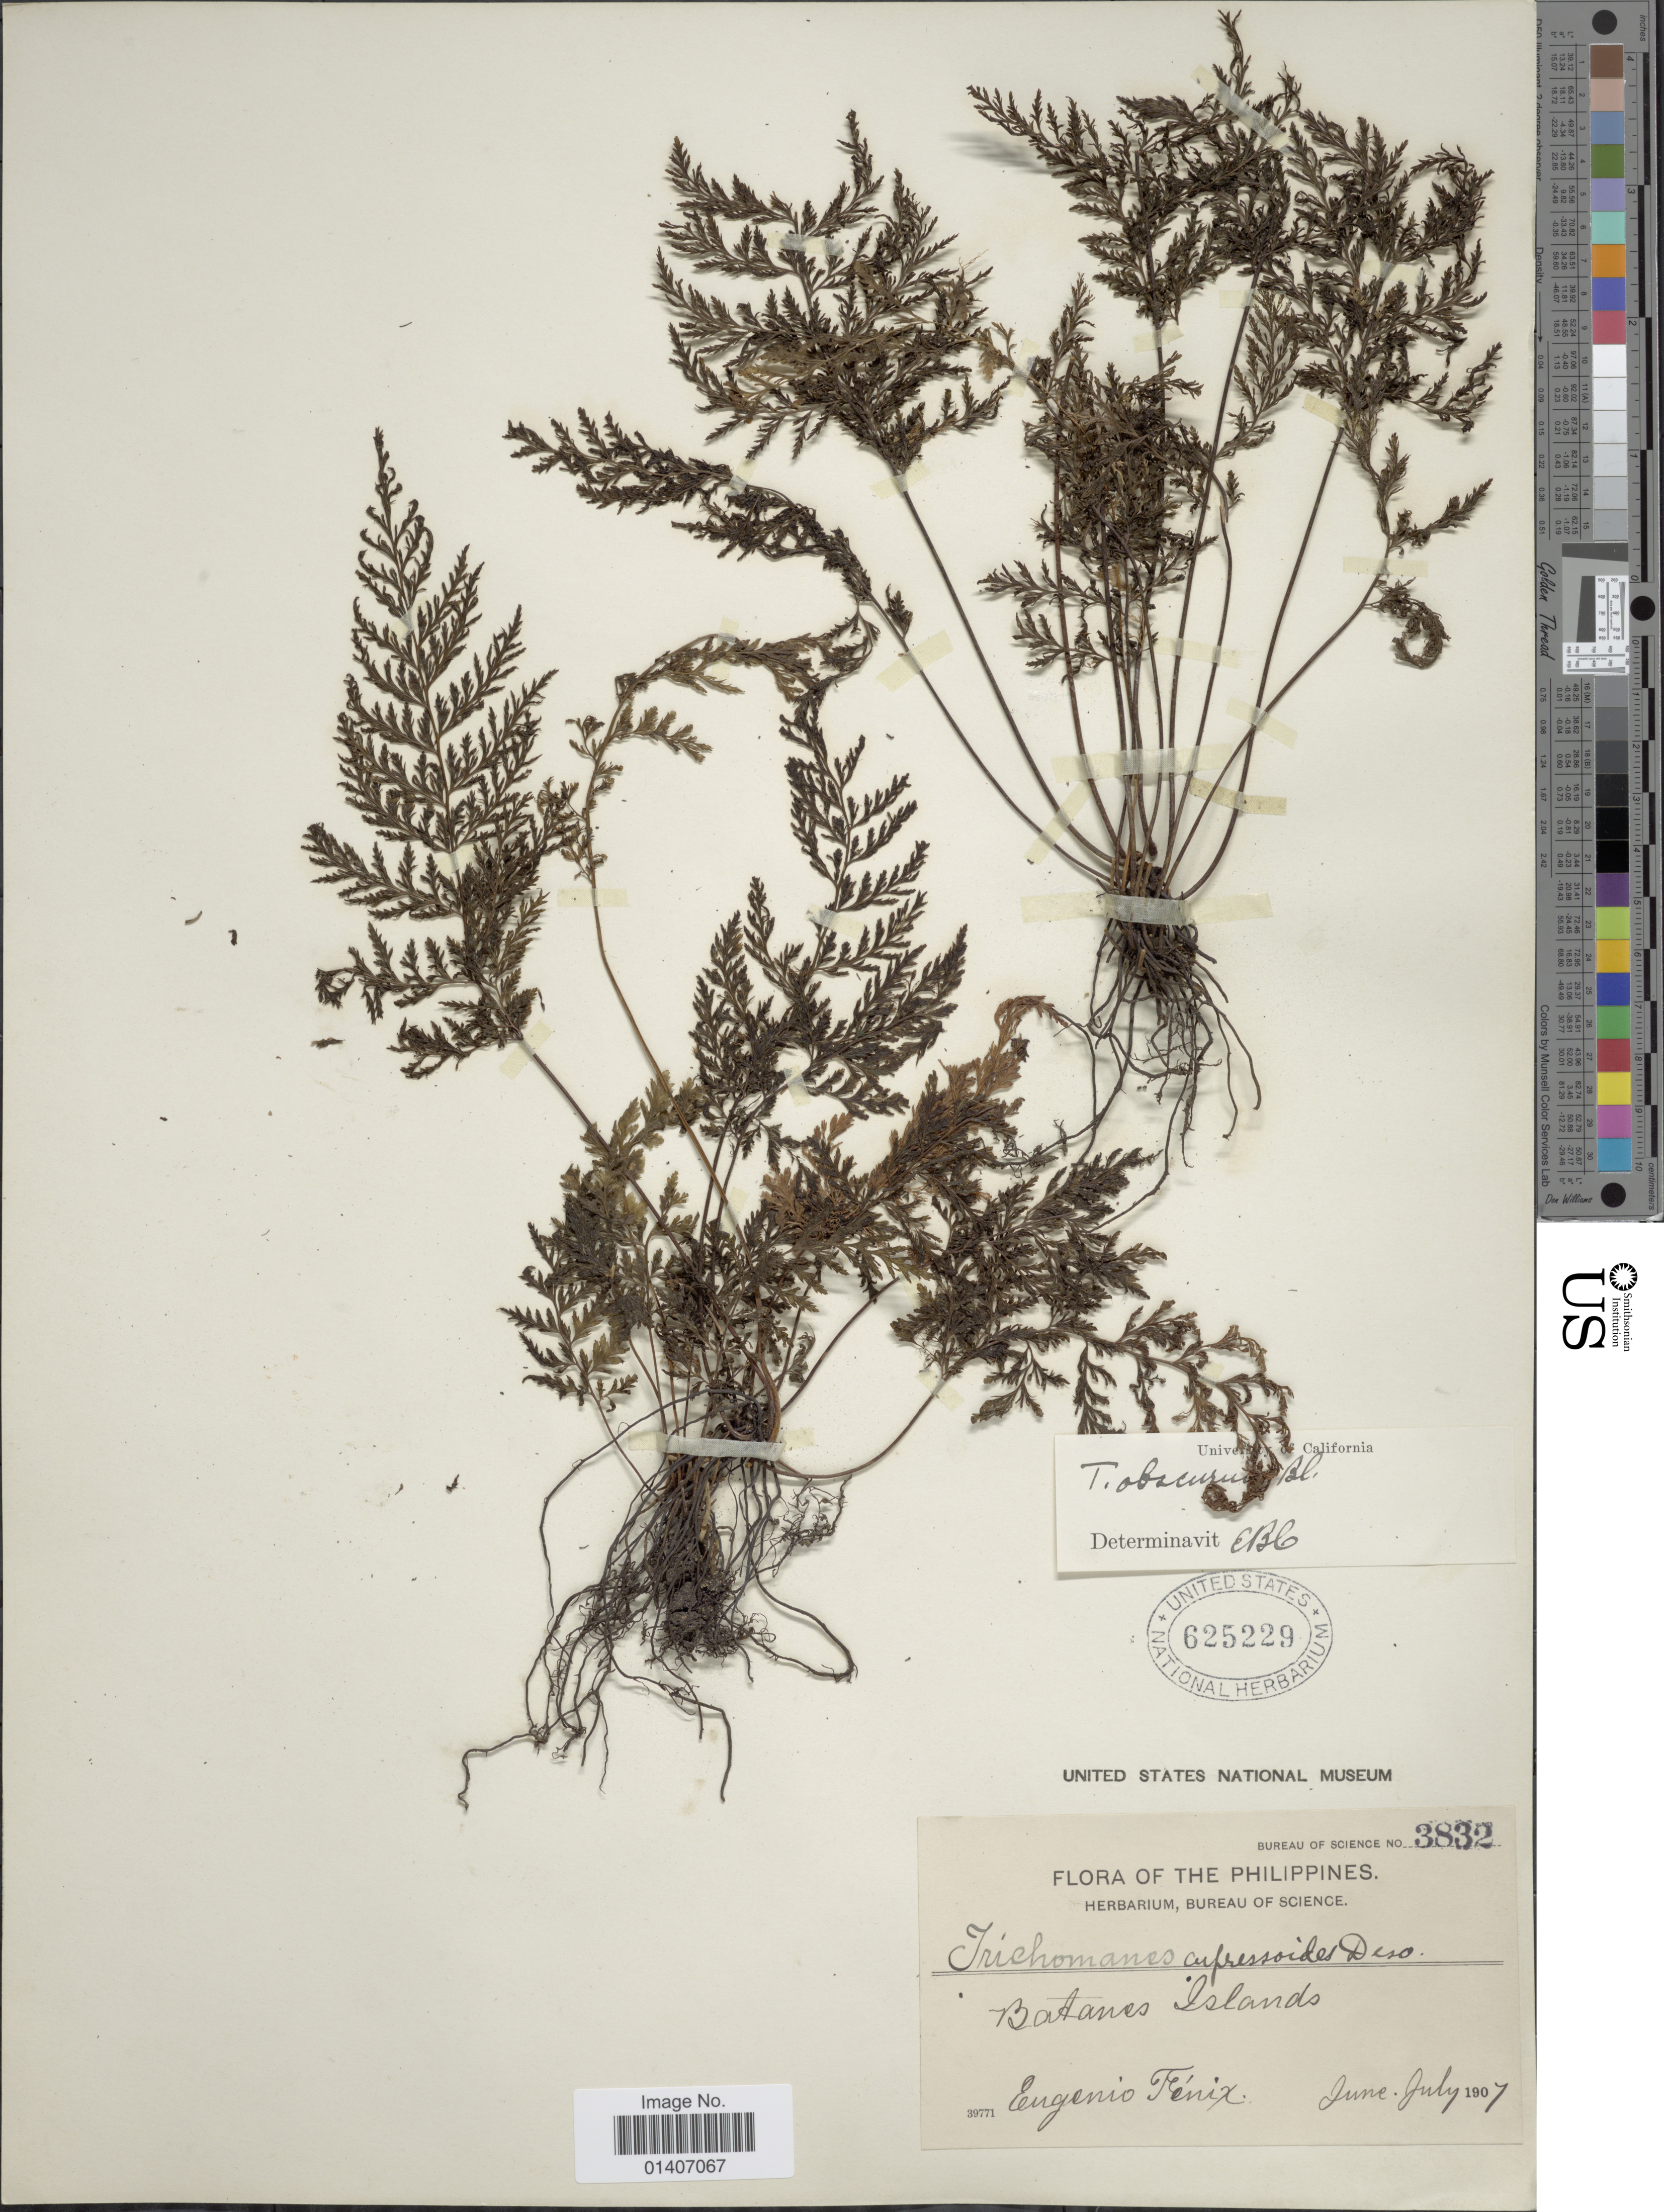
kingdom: Plantae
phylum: Tracheophyta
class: Polypodiopsida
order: Hymenophyllales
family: Hymenophyllaceae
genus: Abrodictyum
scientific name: Abrodictyum obscurum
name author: (Blume) Ebihara & K. Iwats.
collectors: E. Fénix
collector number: Bureau of Science 3832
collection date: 1907-06/1907-07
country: Philippines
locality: Batanes Islands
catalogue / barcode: US 625229